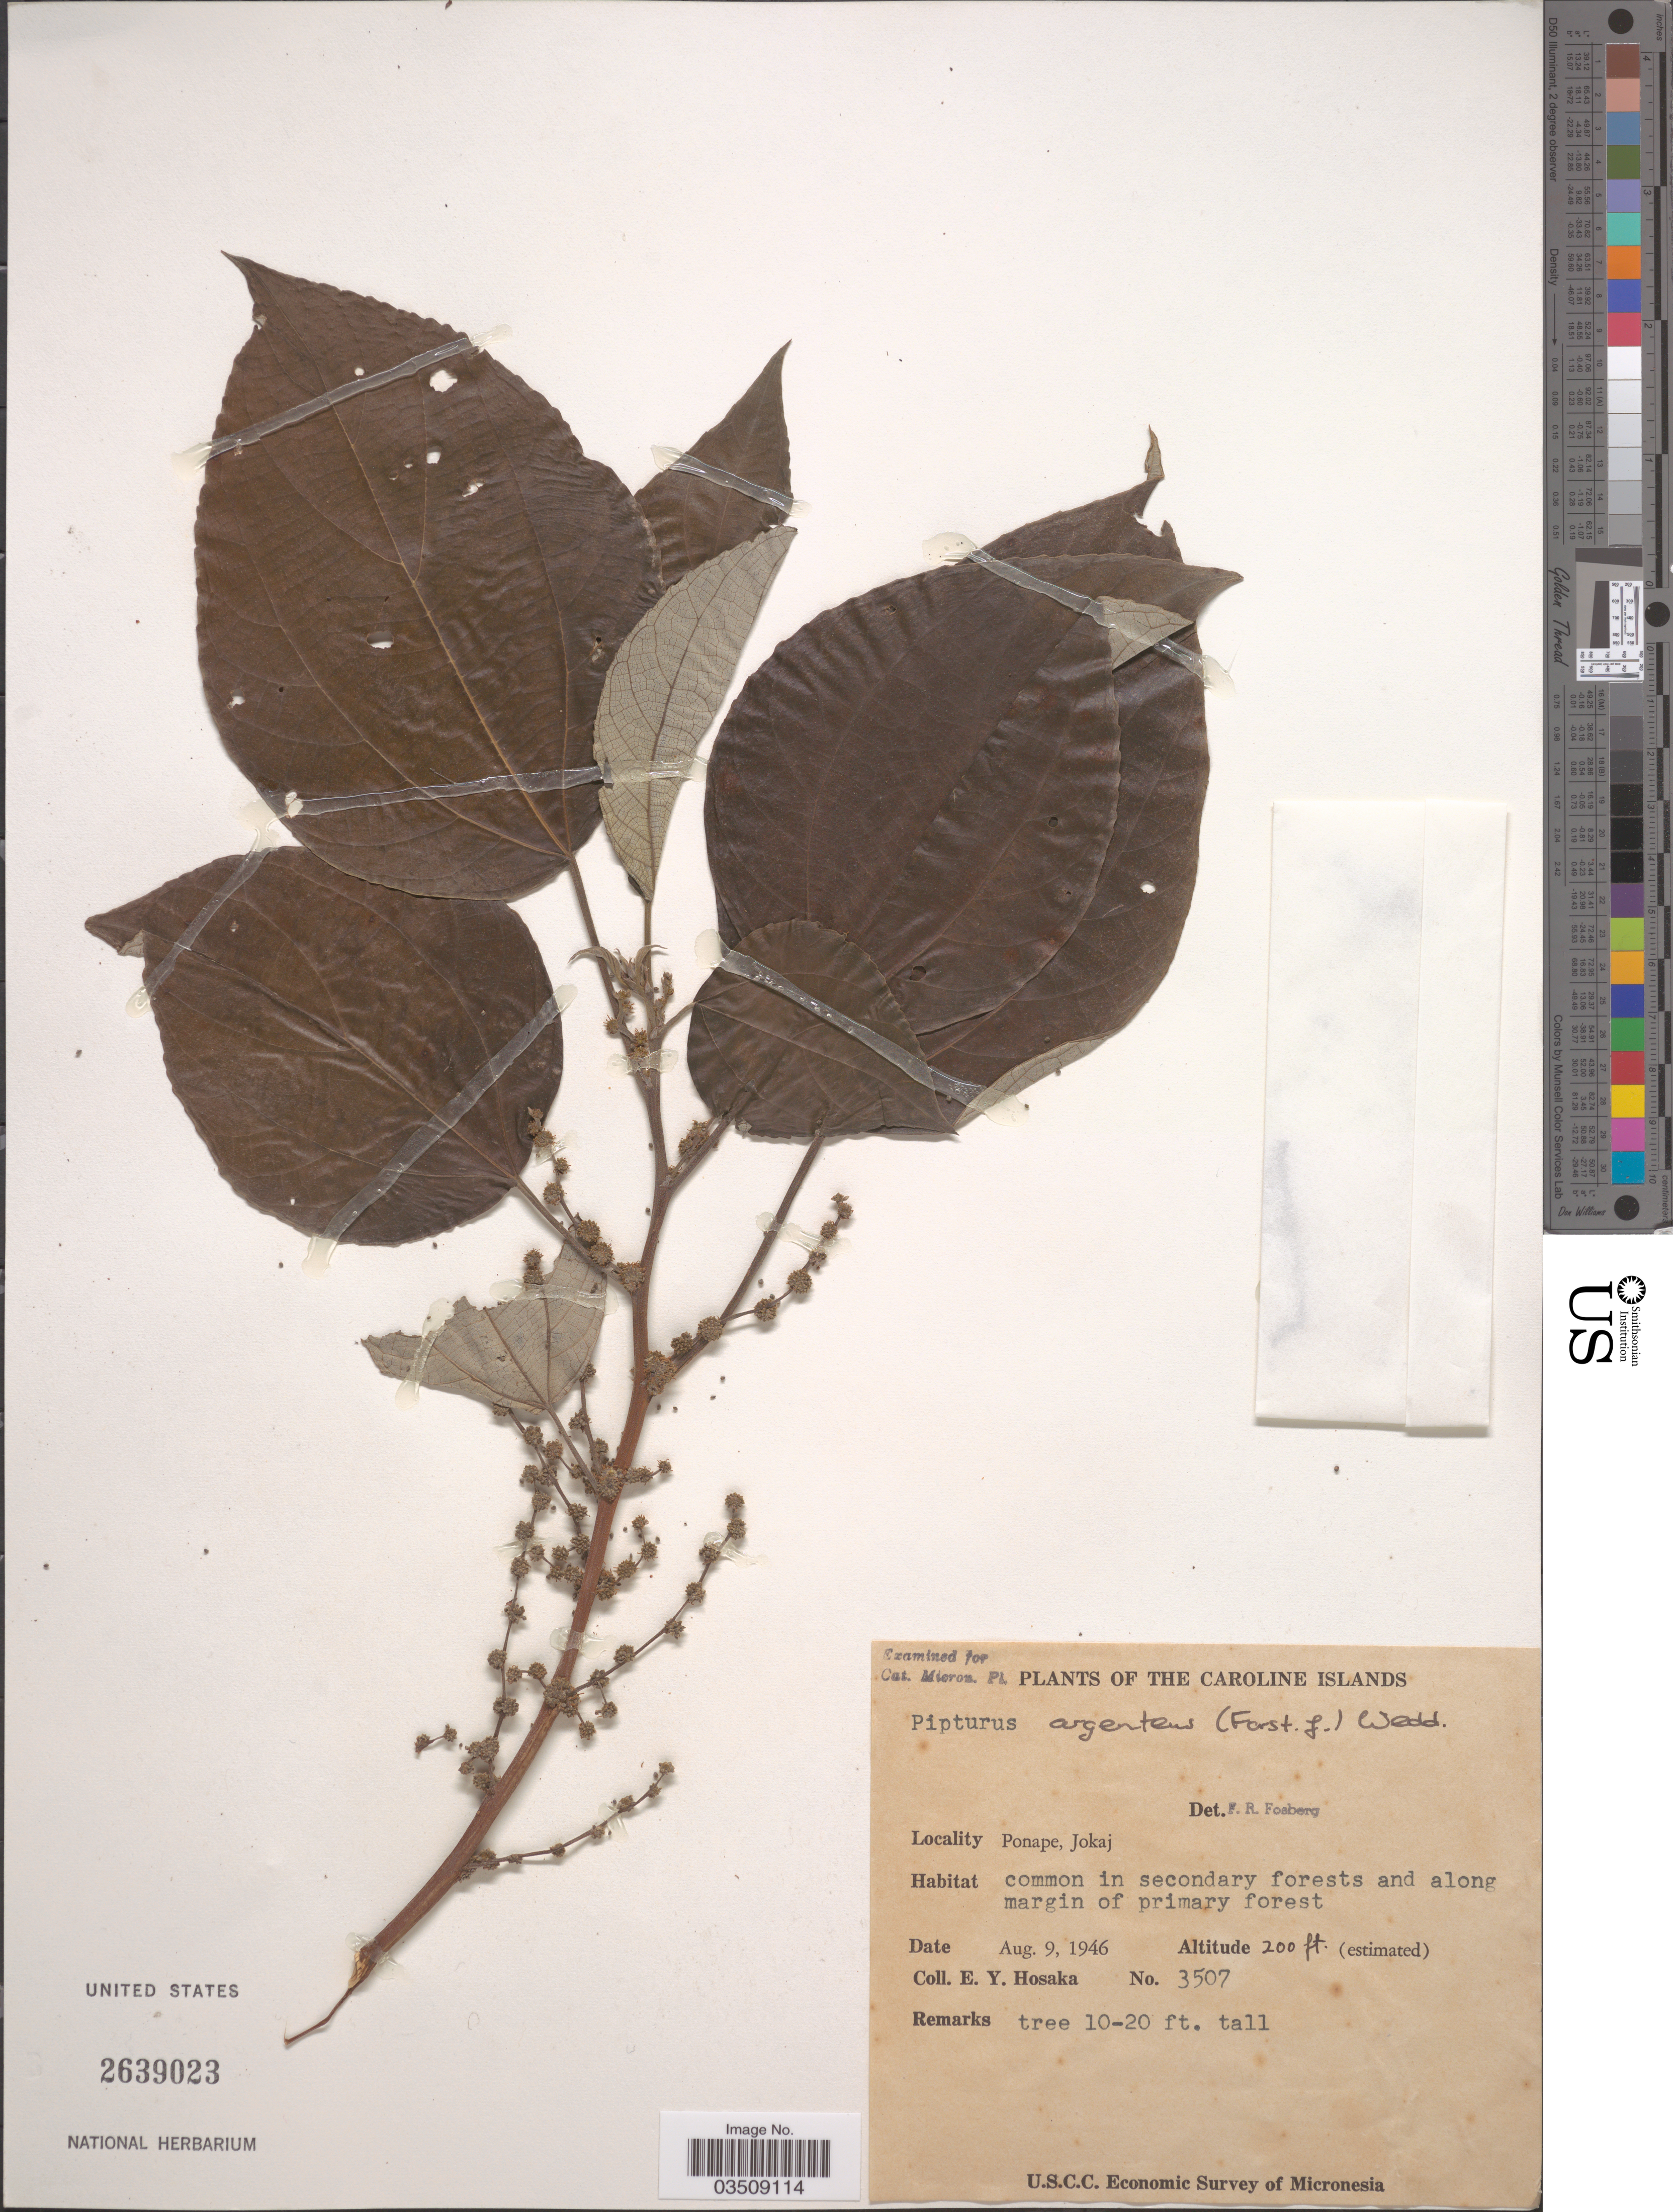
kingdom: Plantae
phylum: Tracheophyta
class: Magnoliopsida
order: Rosales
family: Urticaceae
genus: Pipturus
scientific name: Pipturus argenteus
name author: (G. Forst.) Wedd.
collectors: E. Y. Hosaka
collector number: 3507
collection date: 1946-08-09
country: Micronesia, Federated States of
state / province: Pohnpei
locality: Caroline Islands. Ponape. Jokaj.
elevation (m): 61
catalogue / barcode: US 2639023